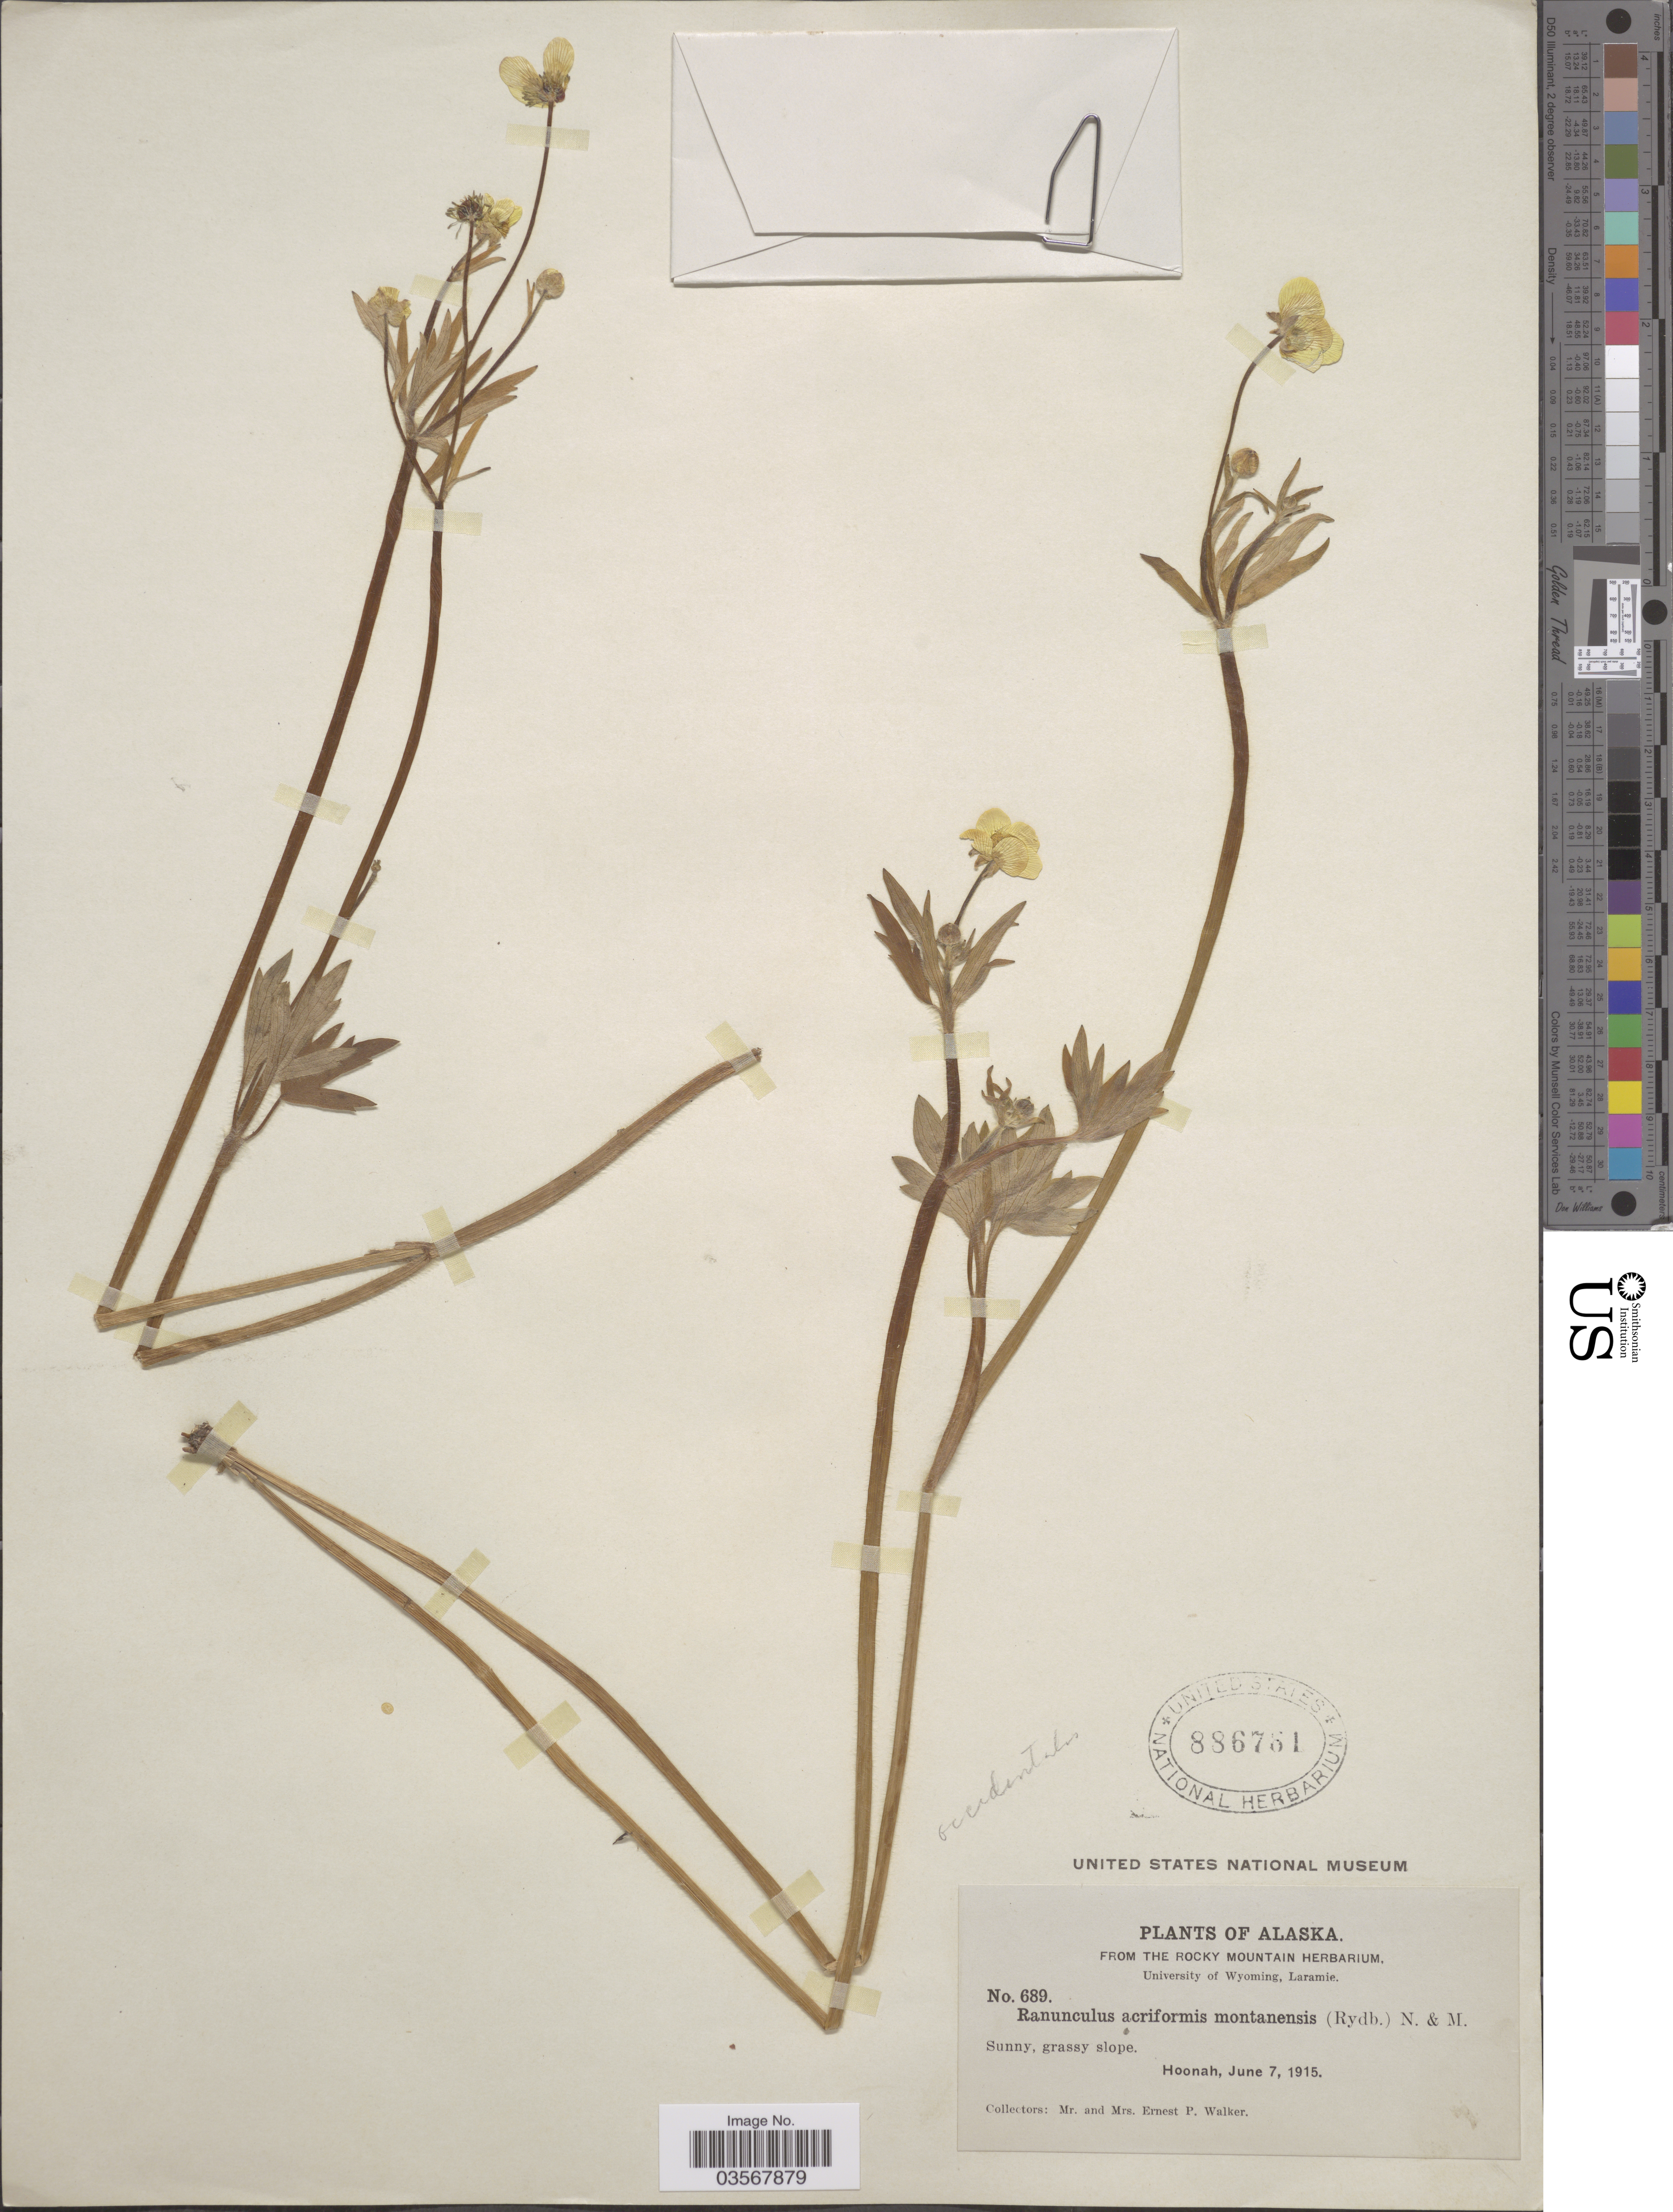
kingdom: Plantae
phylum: Tracheophyta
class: Magnoliopsida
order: Ranunculales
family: Ranunculaceae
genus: Ranunculus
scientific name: Ranunculus occidentalis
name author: Nutt.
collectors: E. P. Walker & E. Walker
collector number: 689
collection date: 1915-06-07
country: United States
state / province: Alaska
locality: Hoonah.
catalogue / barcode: US 886761